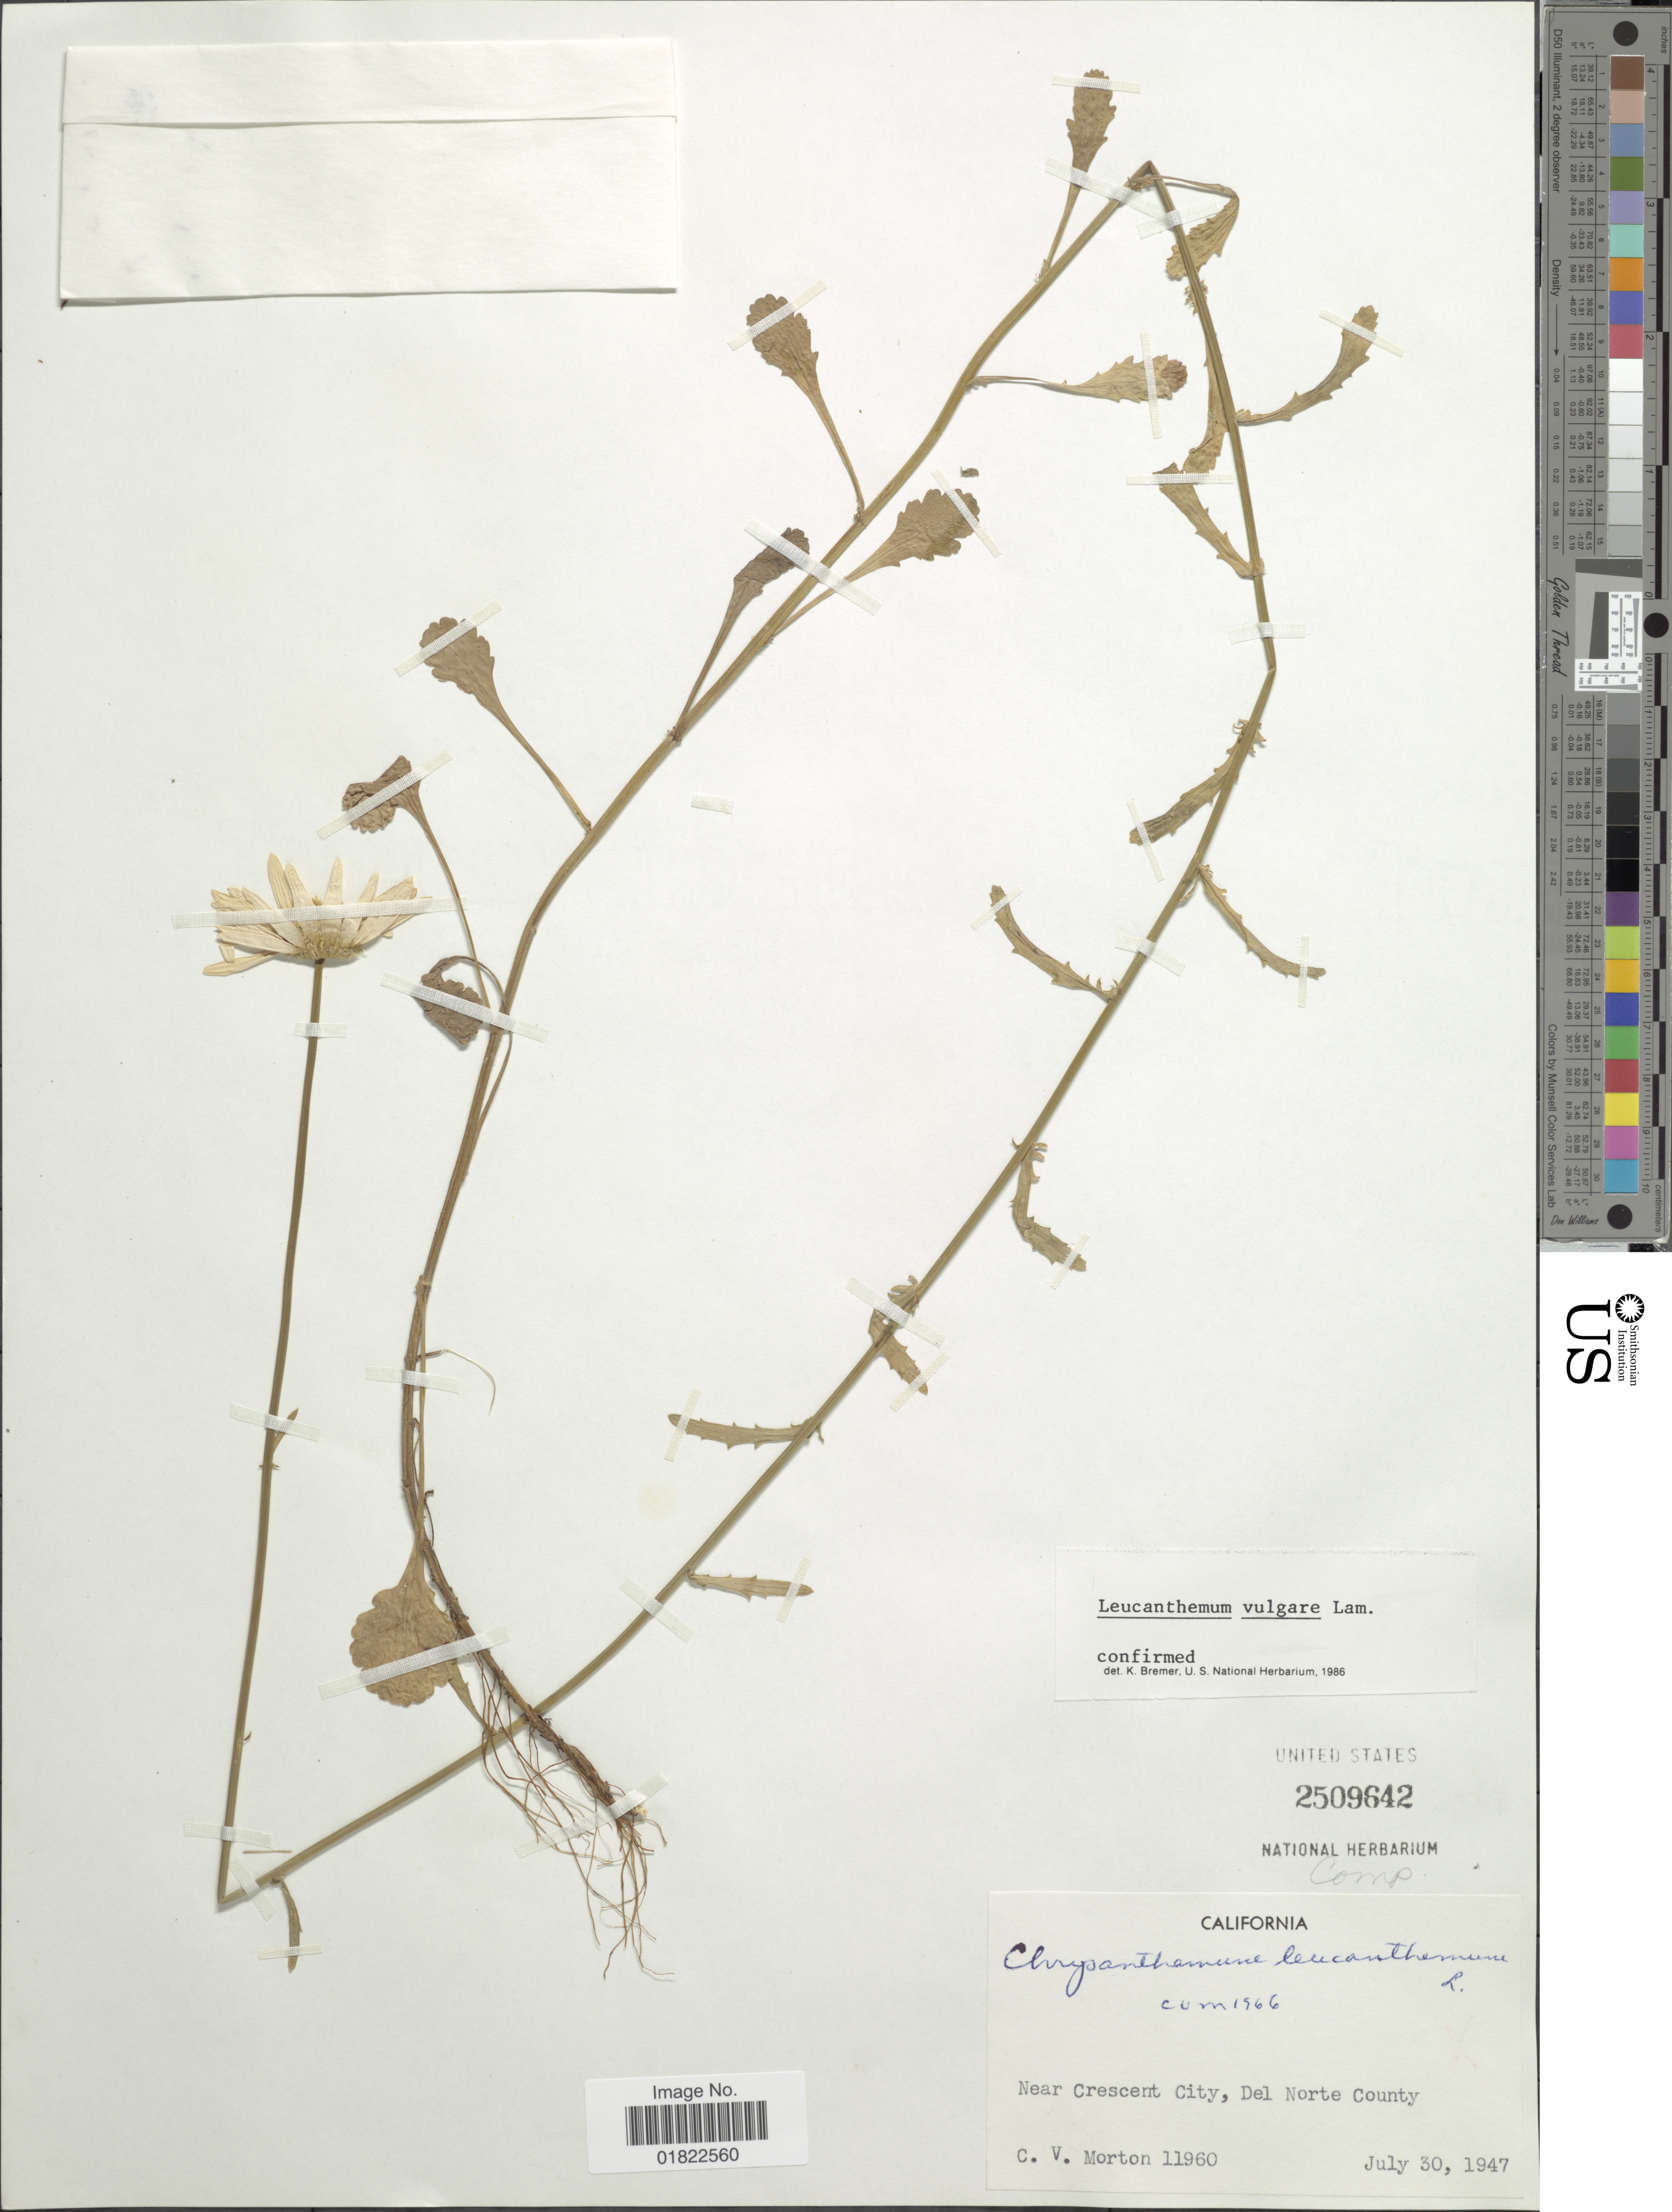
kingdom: Plantae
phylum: Tracheophyta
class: Magnoliopsida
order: Asterales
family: Asteraceae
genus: Leucanthemum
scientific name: Leucanthemum vulgare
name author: Lam.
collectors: C. V. Morton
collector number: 11960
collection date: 1947-07-30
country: United States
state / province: California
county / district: Del Norte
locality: Near Crescent City, Del Norte County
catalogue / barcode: US 2509642